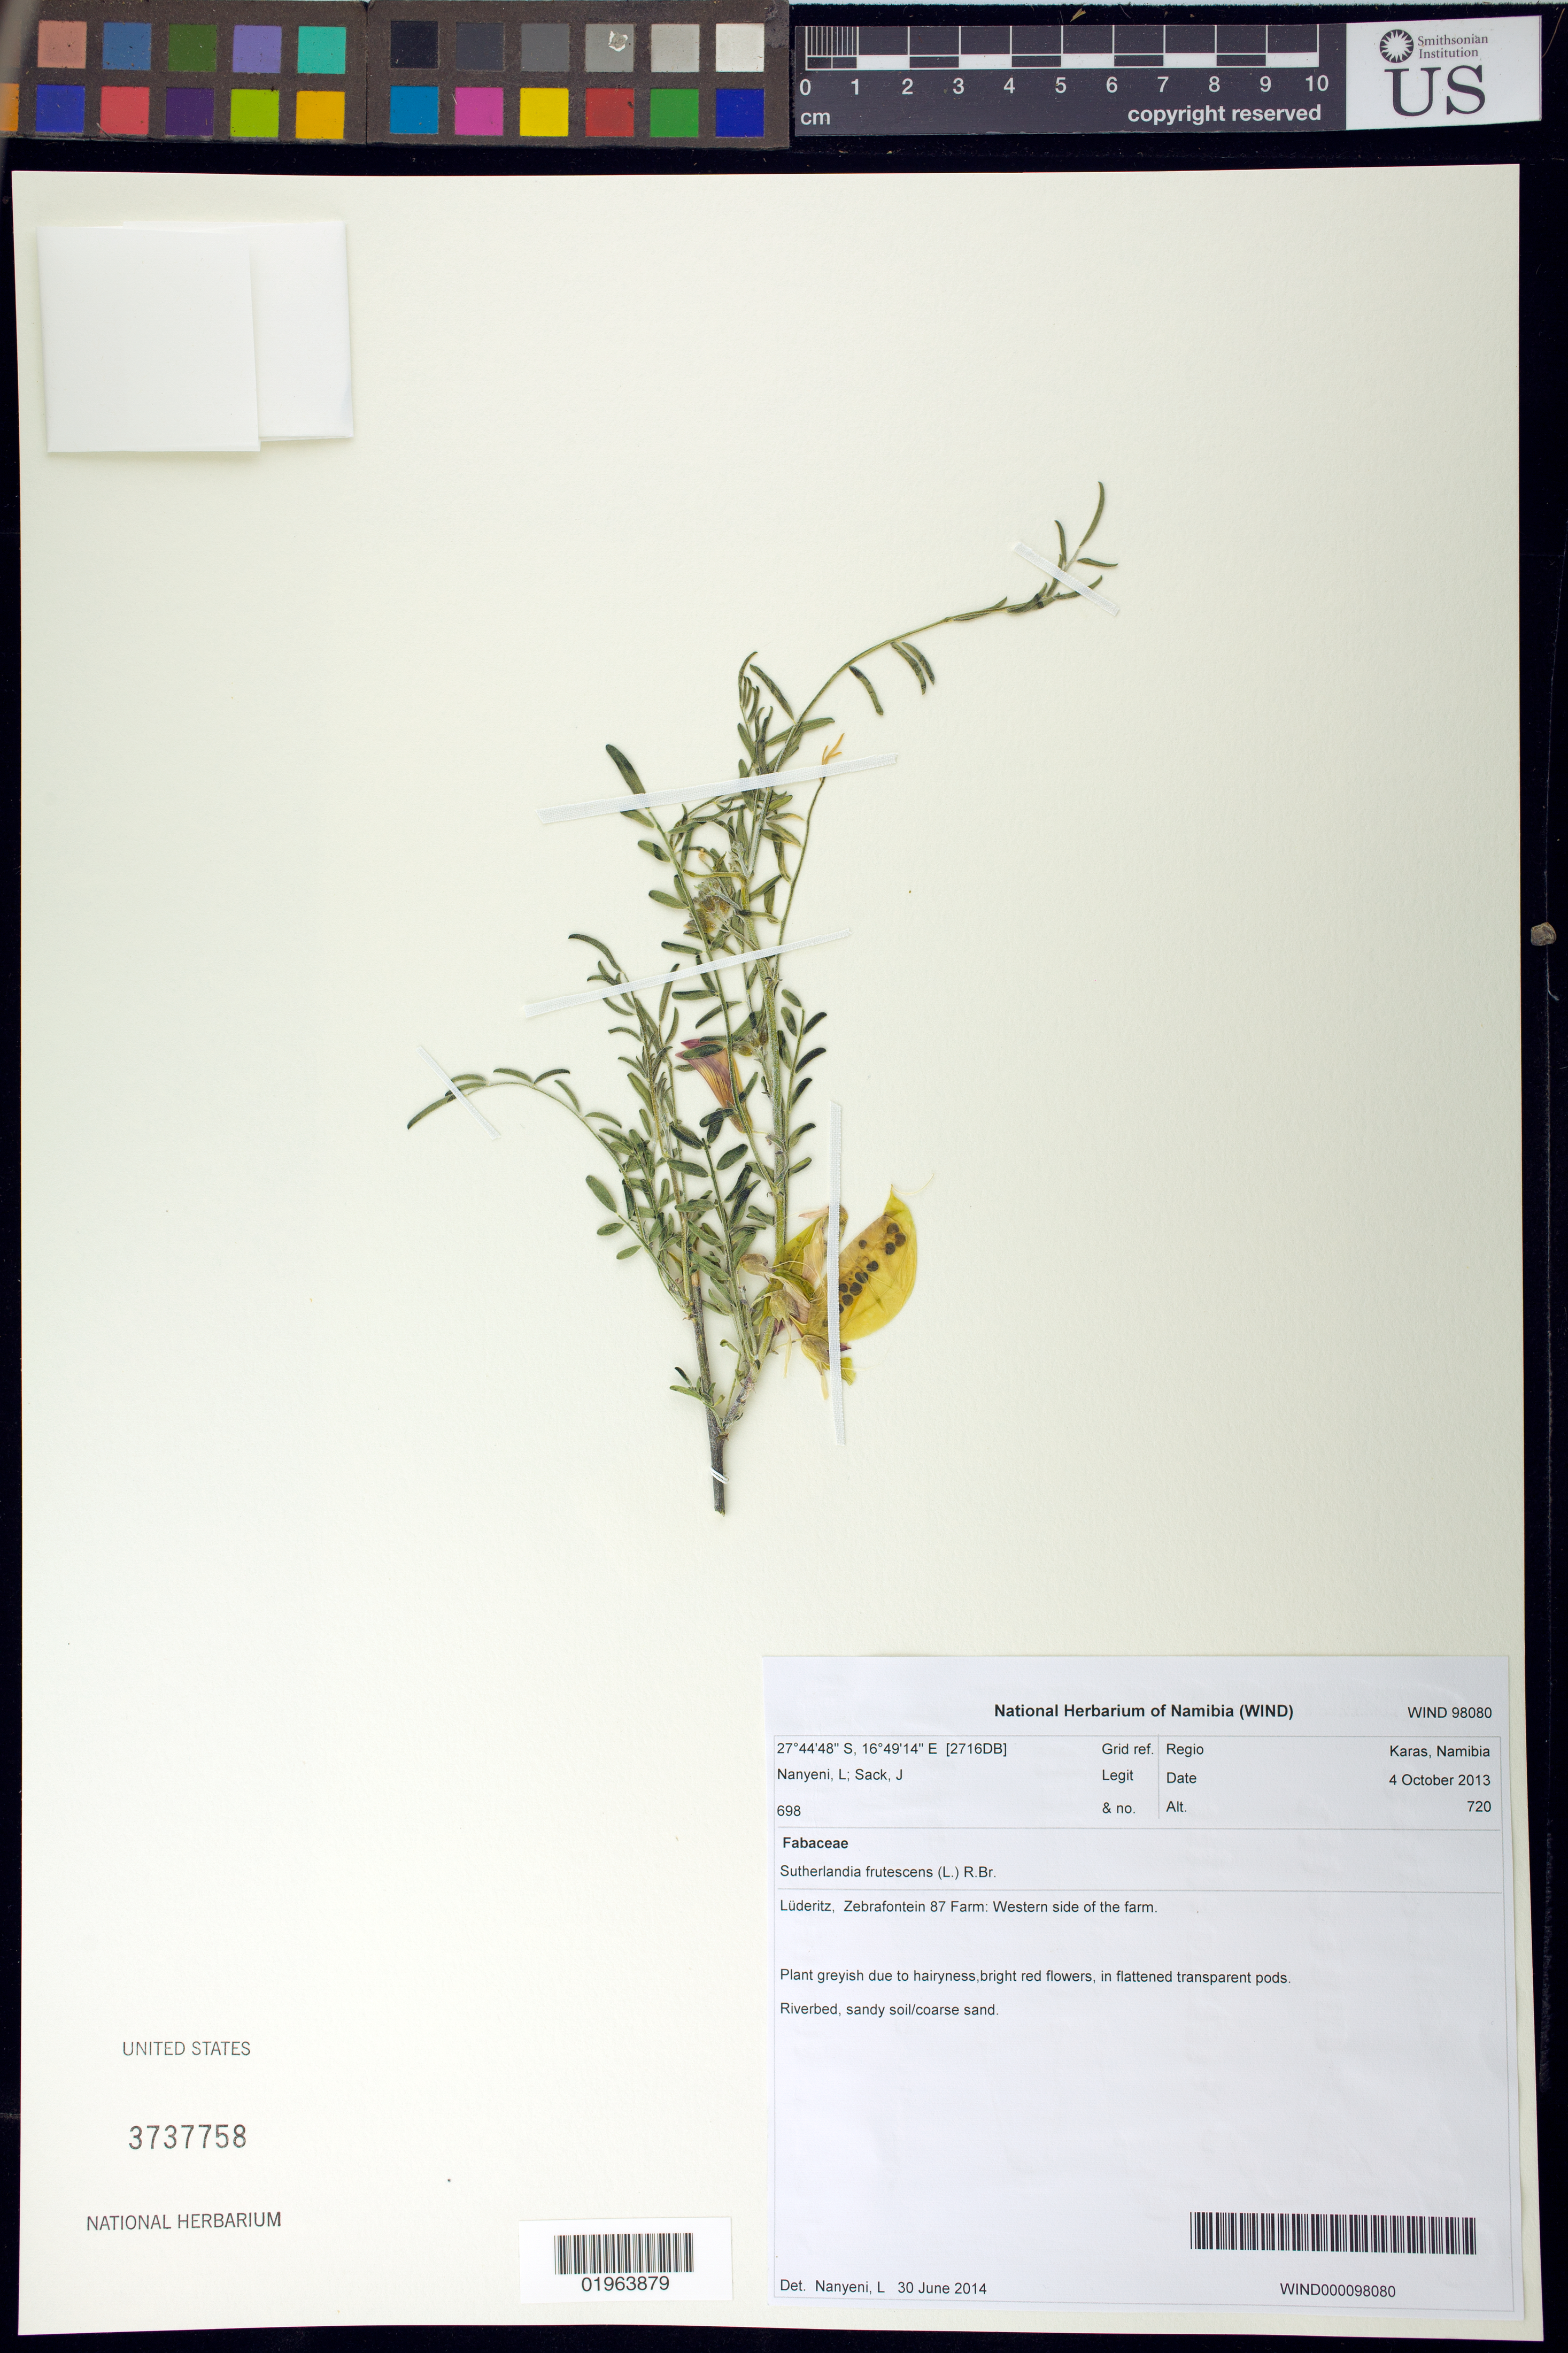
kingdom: Plantae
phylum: Tracheophyta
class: Magnoliopsida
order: Fabales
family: Fabaceae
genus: Sutherlandia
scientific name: Sutherlandia frutescens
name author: (L.) R. Br. ex W.T. Aiton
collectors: L. Nanyeni & J. Sack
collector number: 698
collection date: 2013-10-04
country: Namibia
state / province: Karas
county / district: Luderitz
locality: Zebrafontein 87 Farm, western side of farm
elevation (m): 720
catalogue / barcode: US 3737758